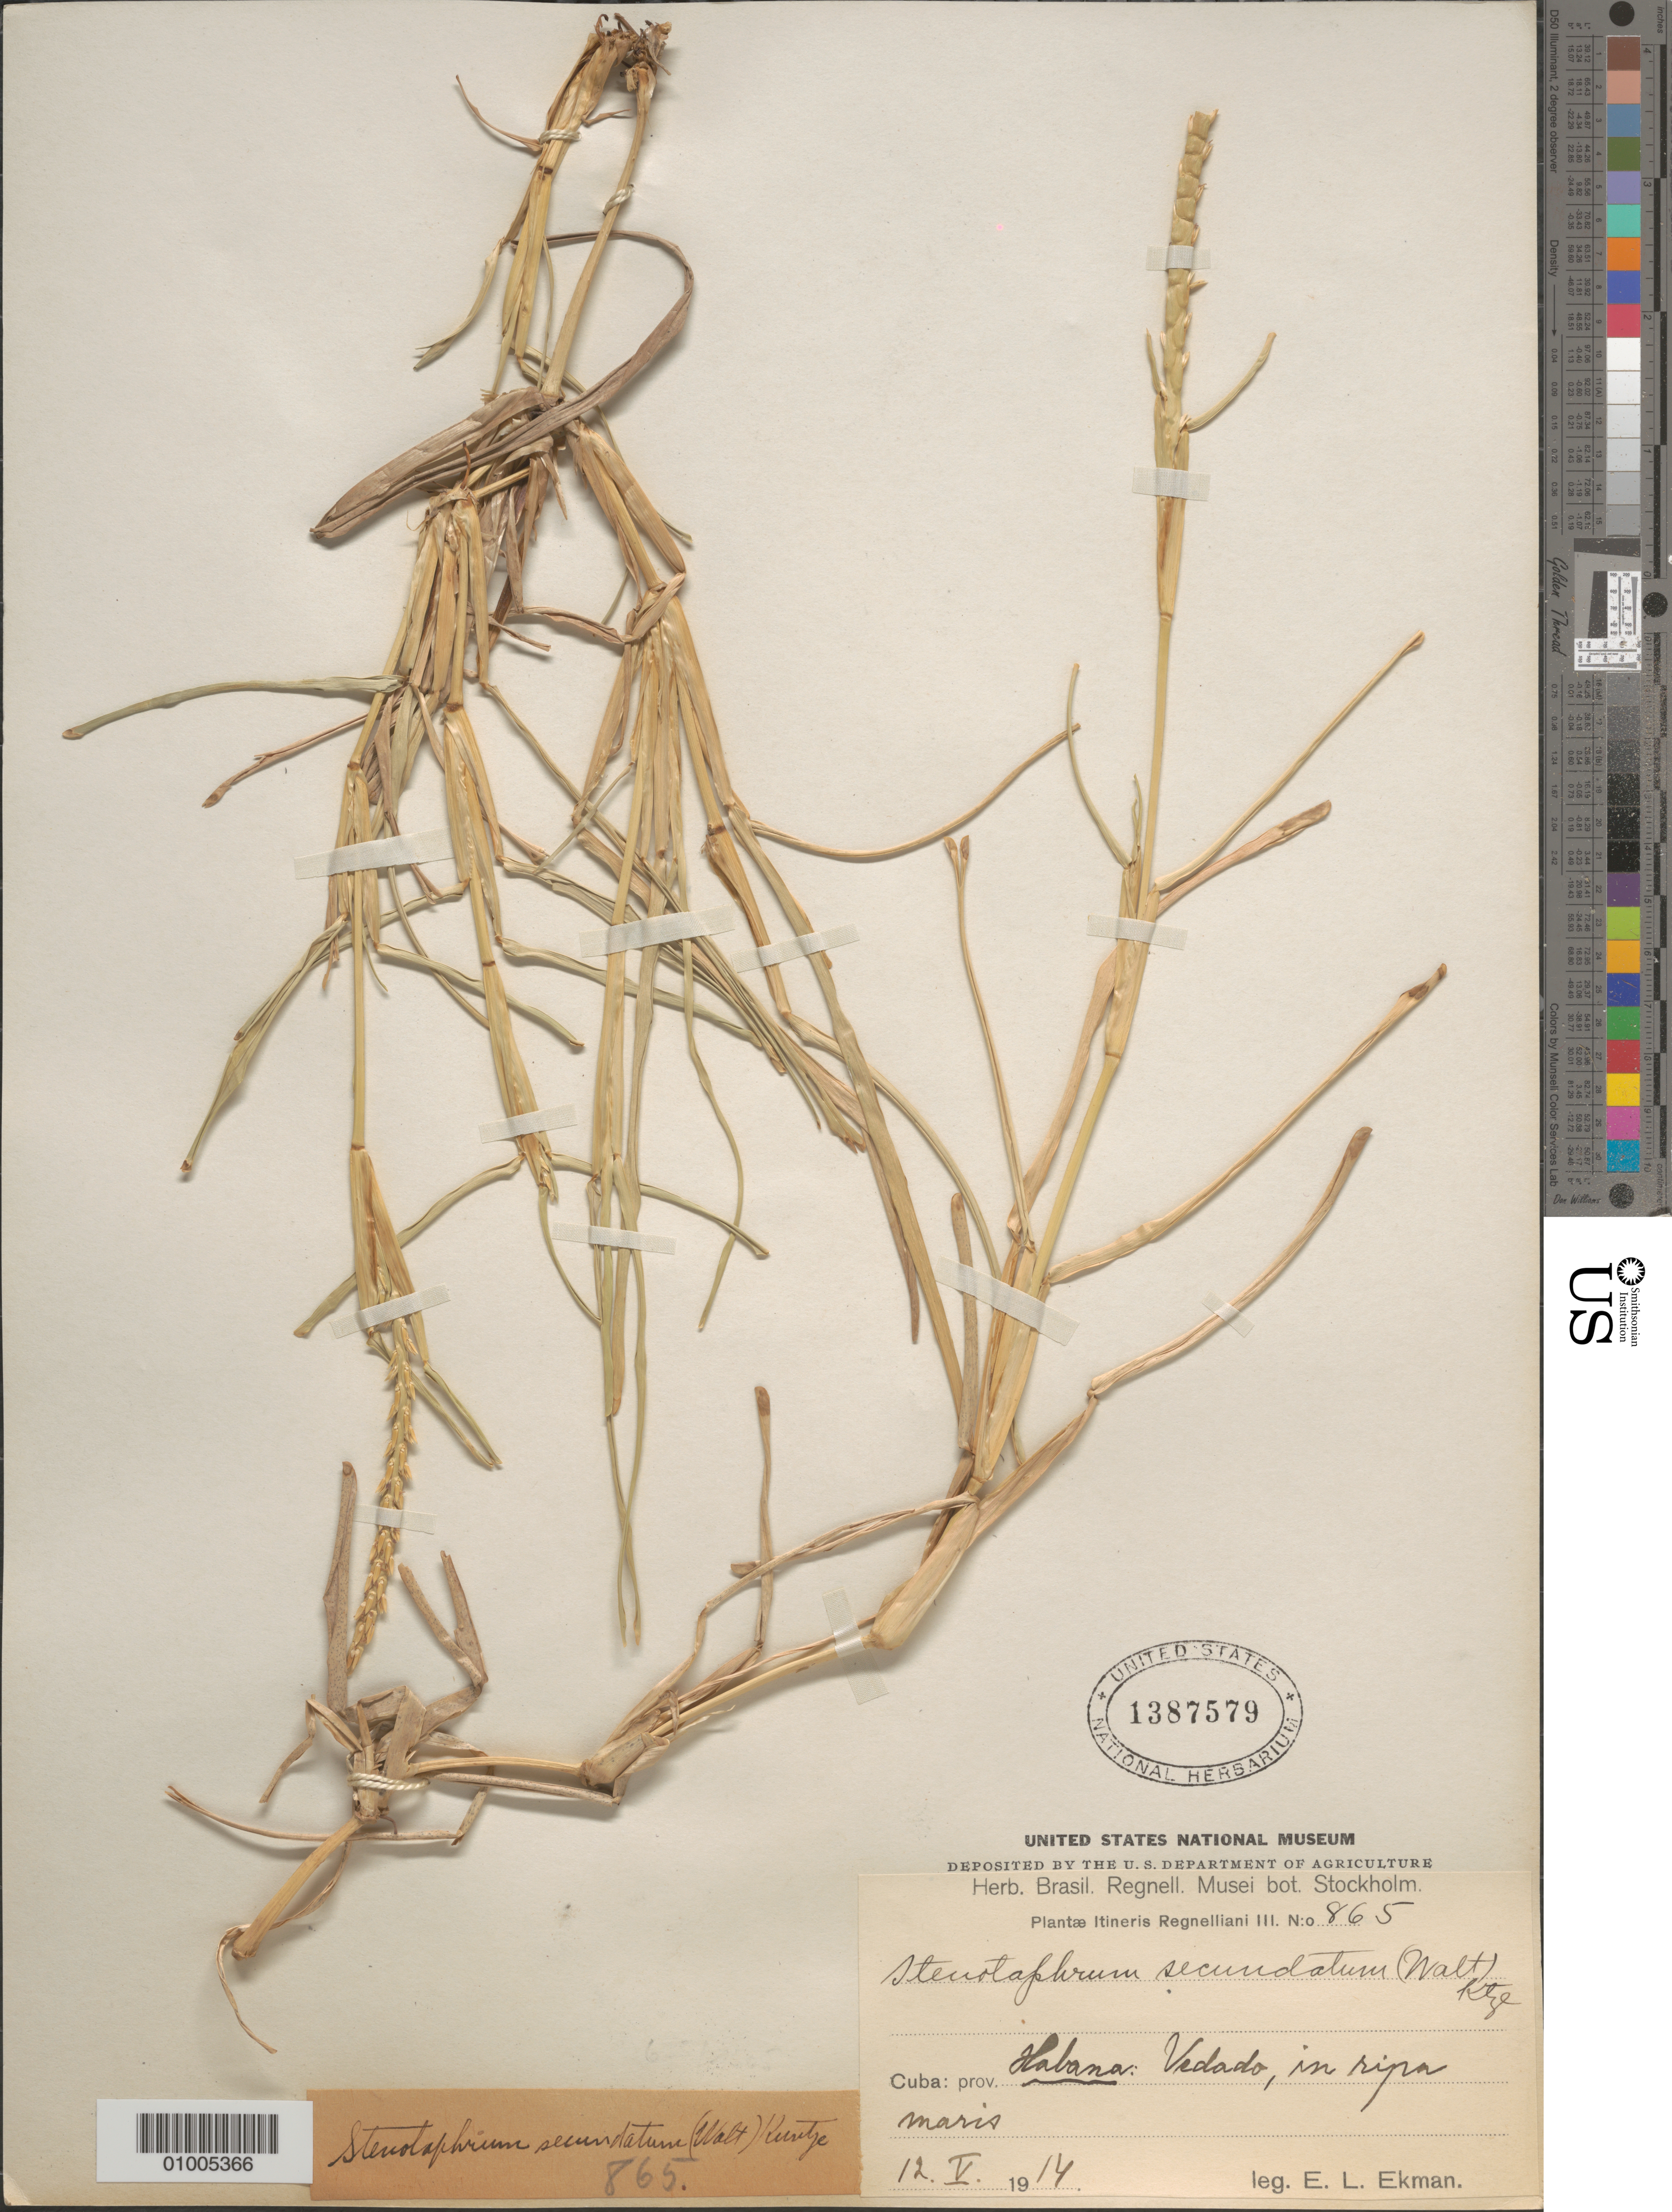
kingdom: Plantae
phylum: Tracheophyta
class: Liliopsida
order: Poales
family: Poaceae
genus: Stenotaphrum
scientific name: Stenotaphrum secundatum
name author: (Walter) Kuntze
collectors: E. L. Ekman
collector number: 865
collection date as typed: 12 May 1914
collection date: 1914-05-12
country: Cuba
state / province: La Habana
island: Cuba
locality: Vedado, in ripa maris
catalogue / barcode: US 1387579